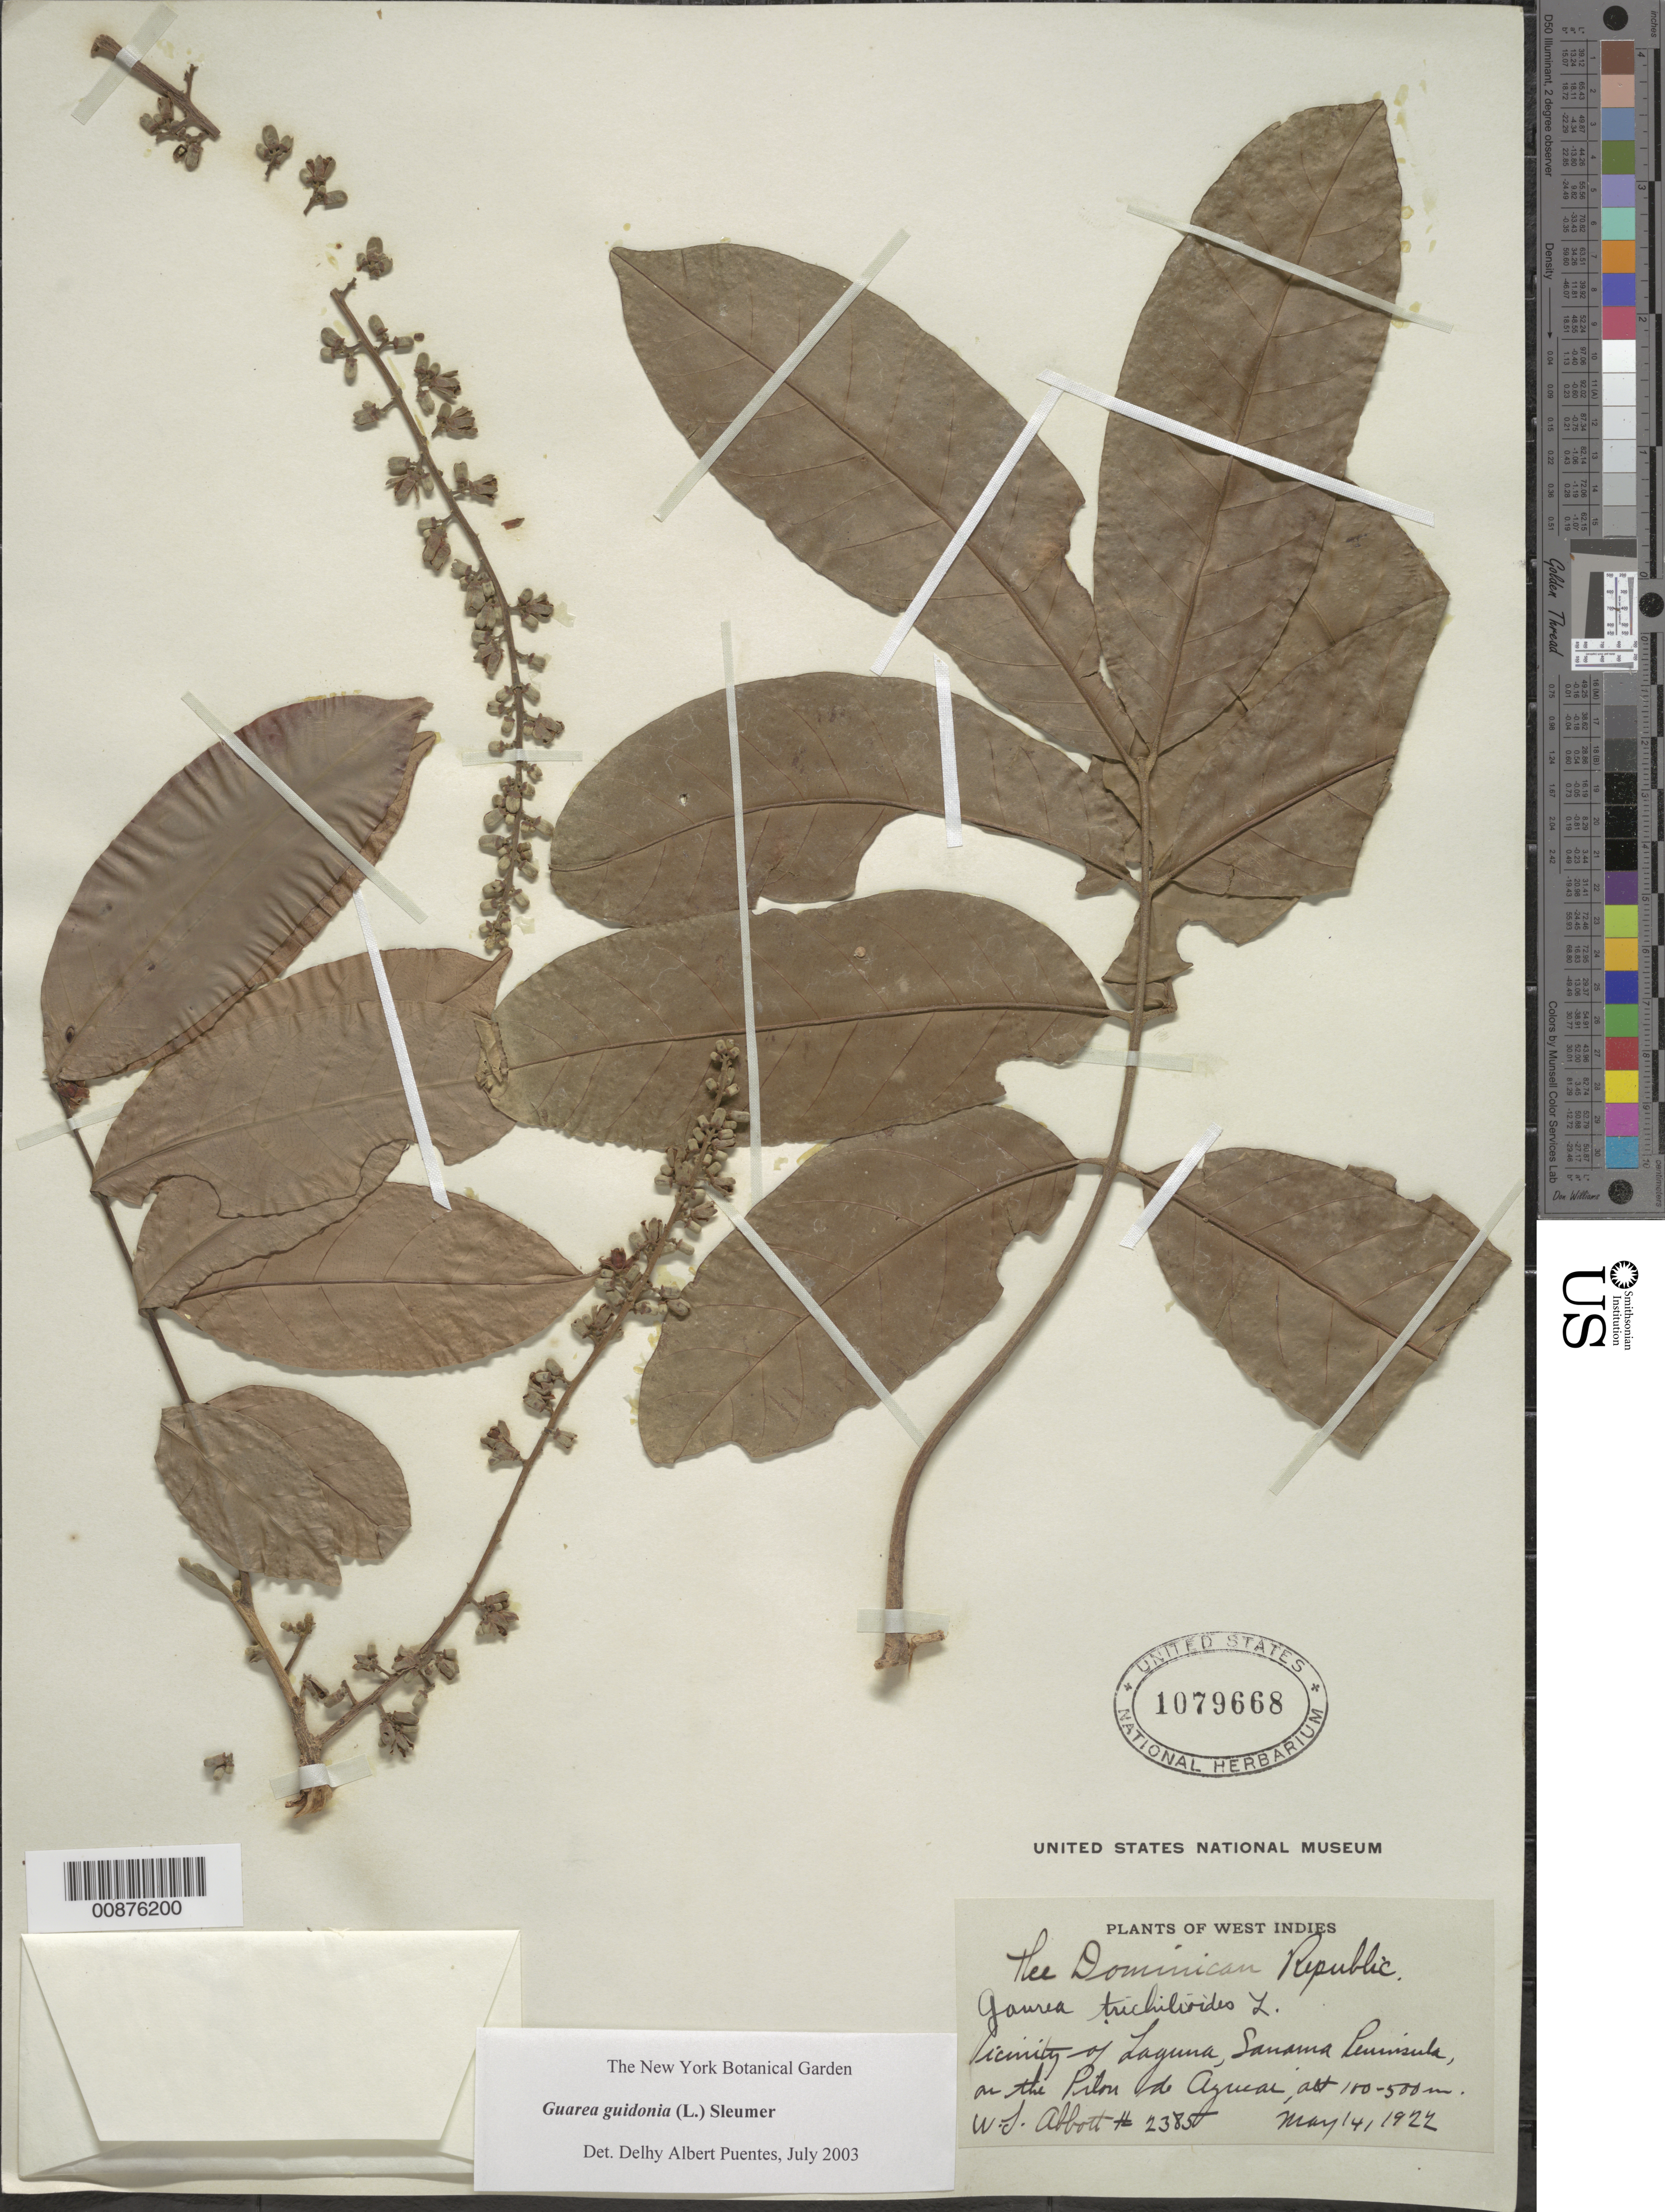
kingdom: Plantae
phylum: Tracheophyta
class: Magnoliopsida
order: Sapindales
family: Meliaceae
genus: Guarea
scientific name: Guarea guidonia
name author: (L.) Sleumer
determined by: Puentes, D. A.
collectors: W. L. Abbott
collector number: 2385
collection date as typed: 14 May 1922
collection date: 1922-05-14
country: Dominican Republic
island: Hispaniola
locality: Vicinity of Laguna, Samaná Peninsula, on the Pilón de Azúcar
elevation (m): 100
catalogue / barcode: US 1079668